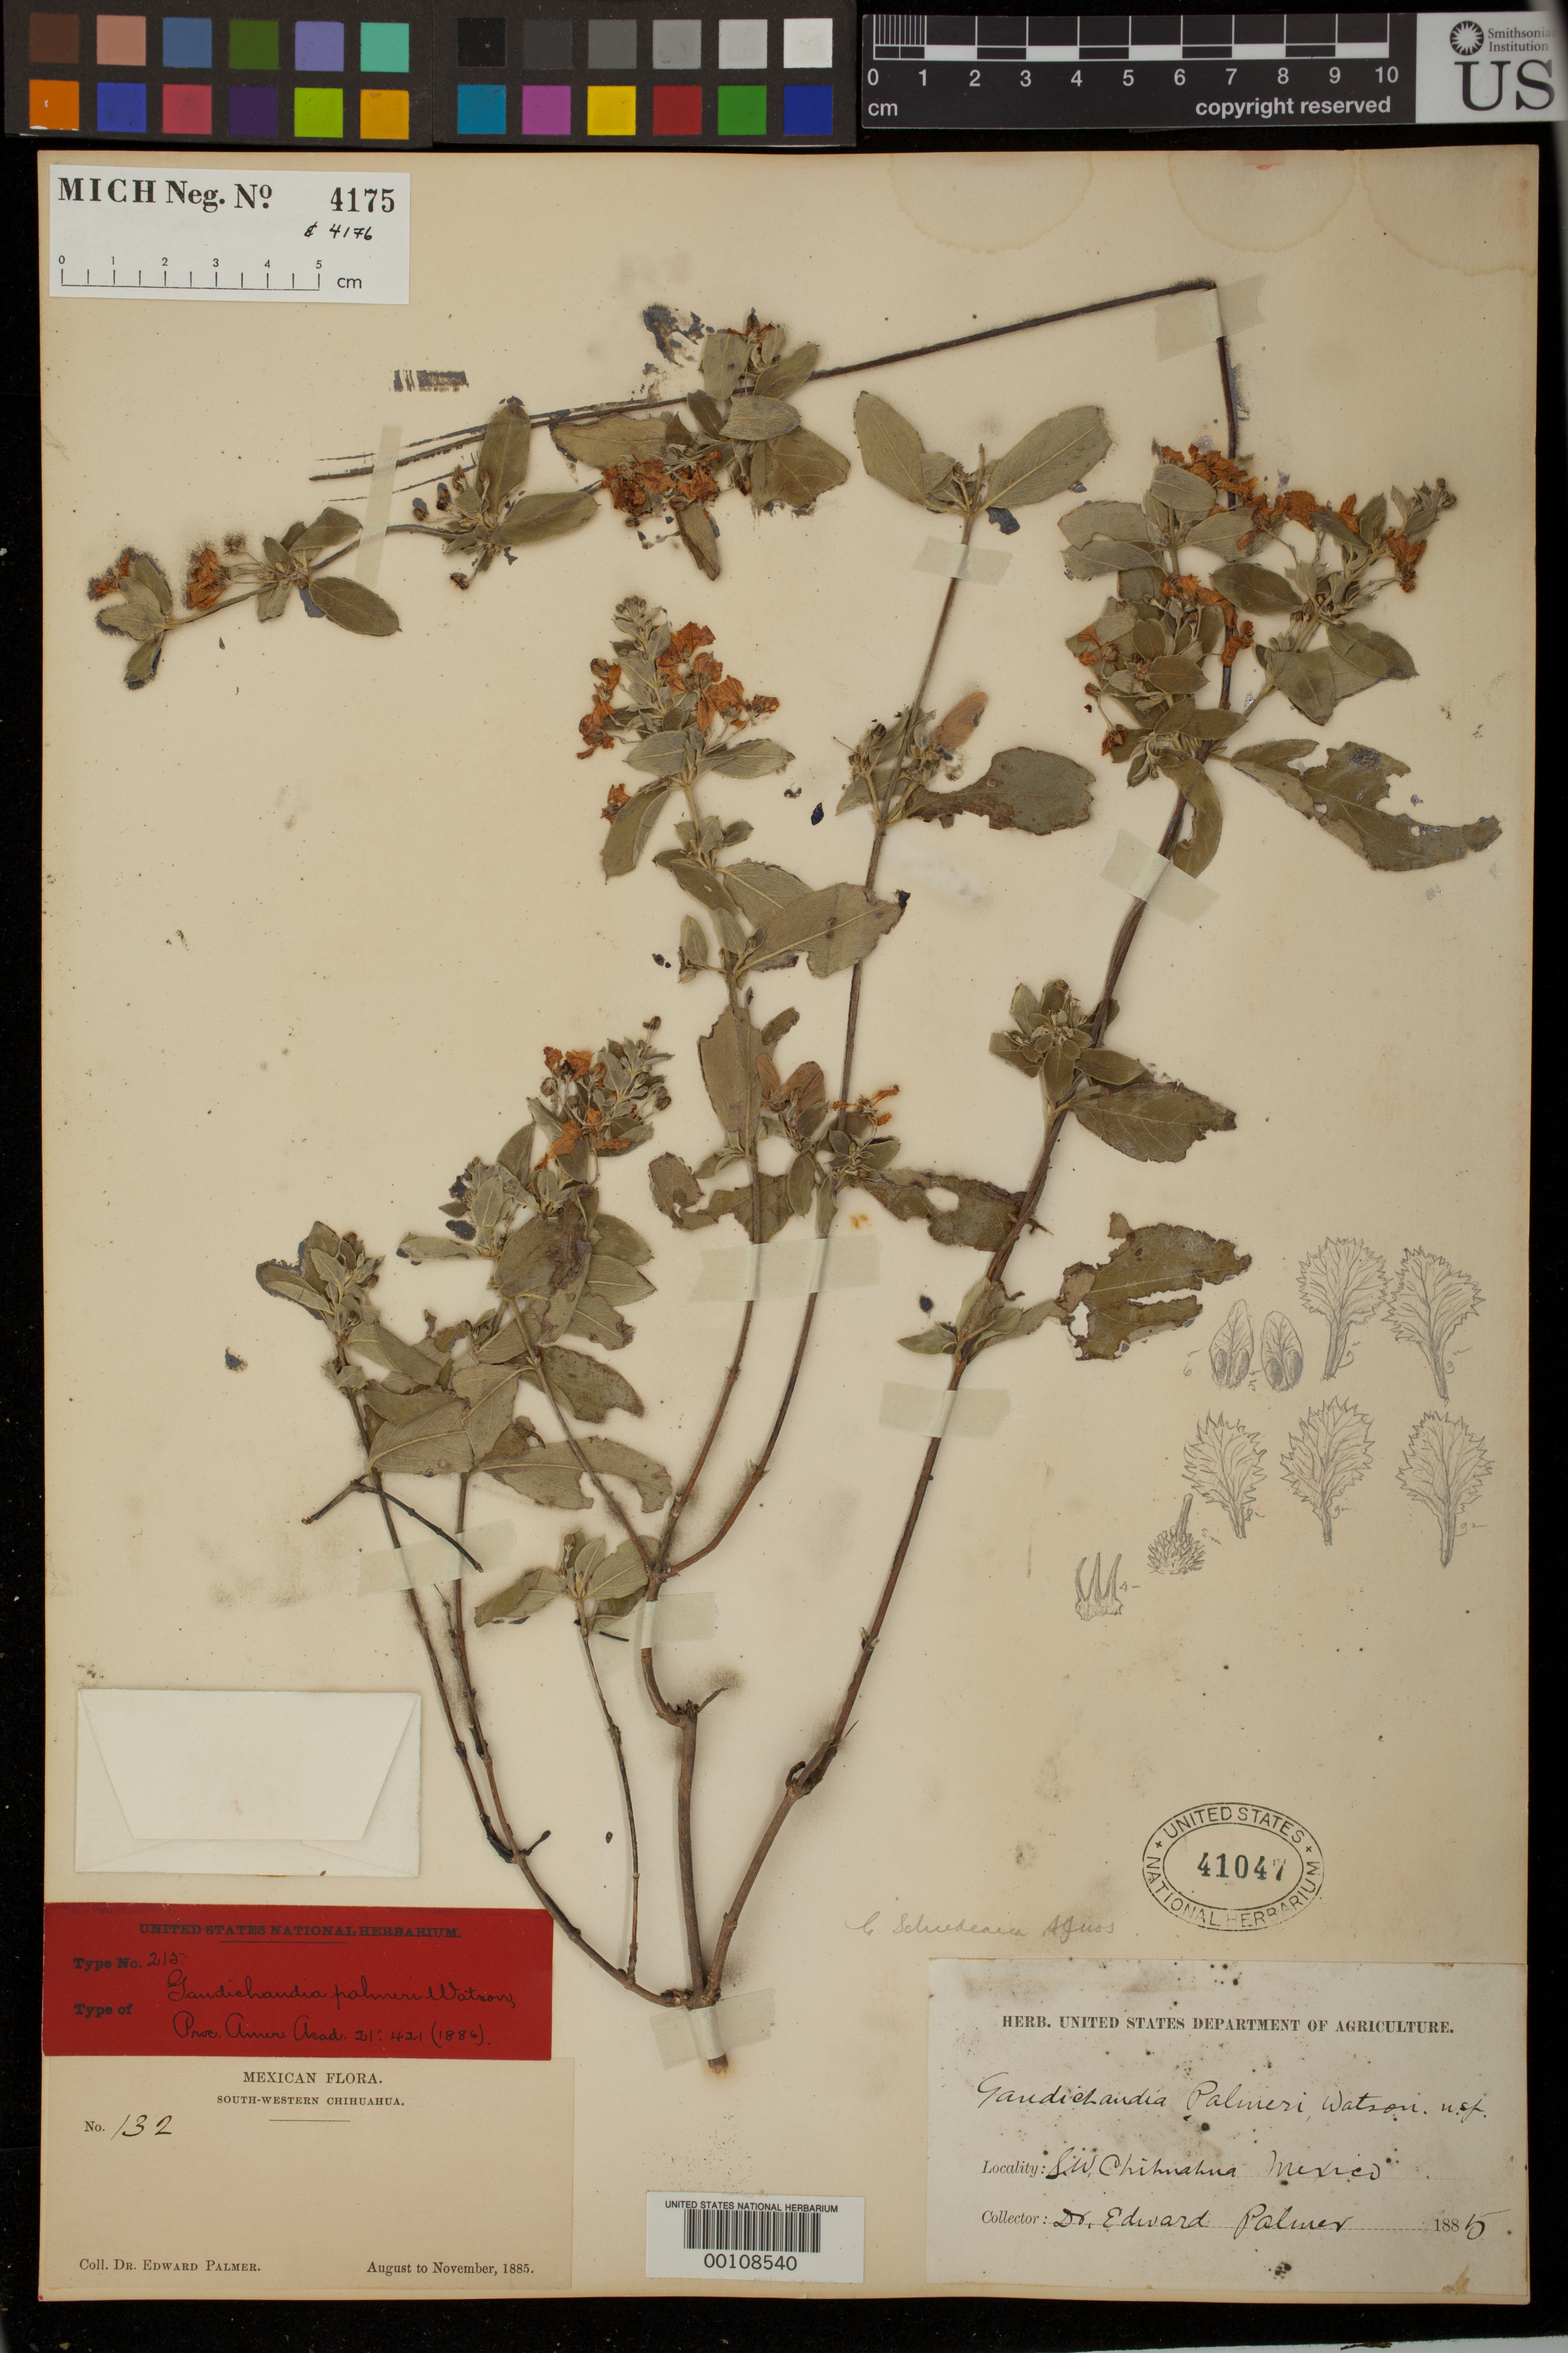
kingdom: Plantae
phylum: Tracheophyta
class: Magnoliopsida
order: Malpighiales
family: Malpighiaceae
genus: Gaudichaudia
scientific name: Gaudichaudia palmeri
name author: S. Watson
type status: Isotype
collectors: E. Palmer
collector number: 132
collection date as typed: Aug 1885 to -- Nov 1885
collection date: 1885-08/1885-11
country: Mexico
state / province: Chihuahua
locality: South-western Chihuahua.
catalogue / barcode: US 41047